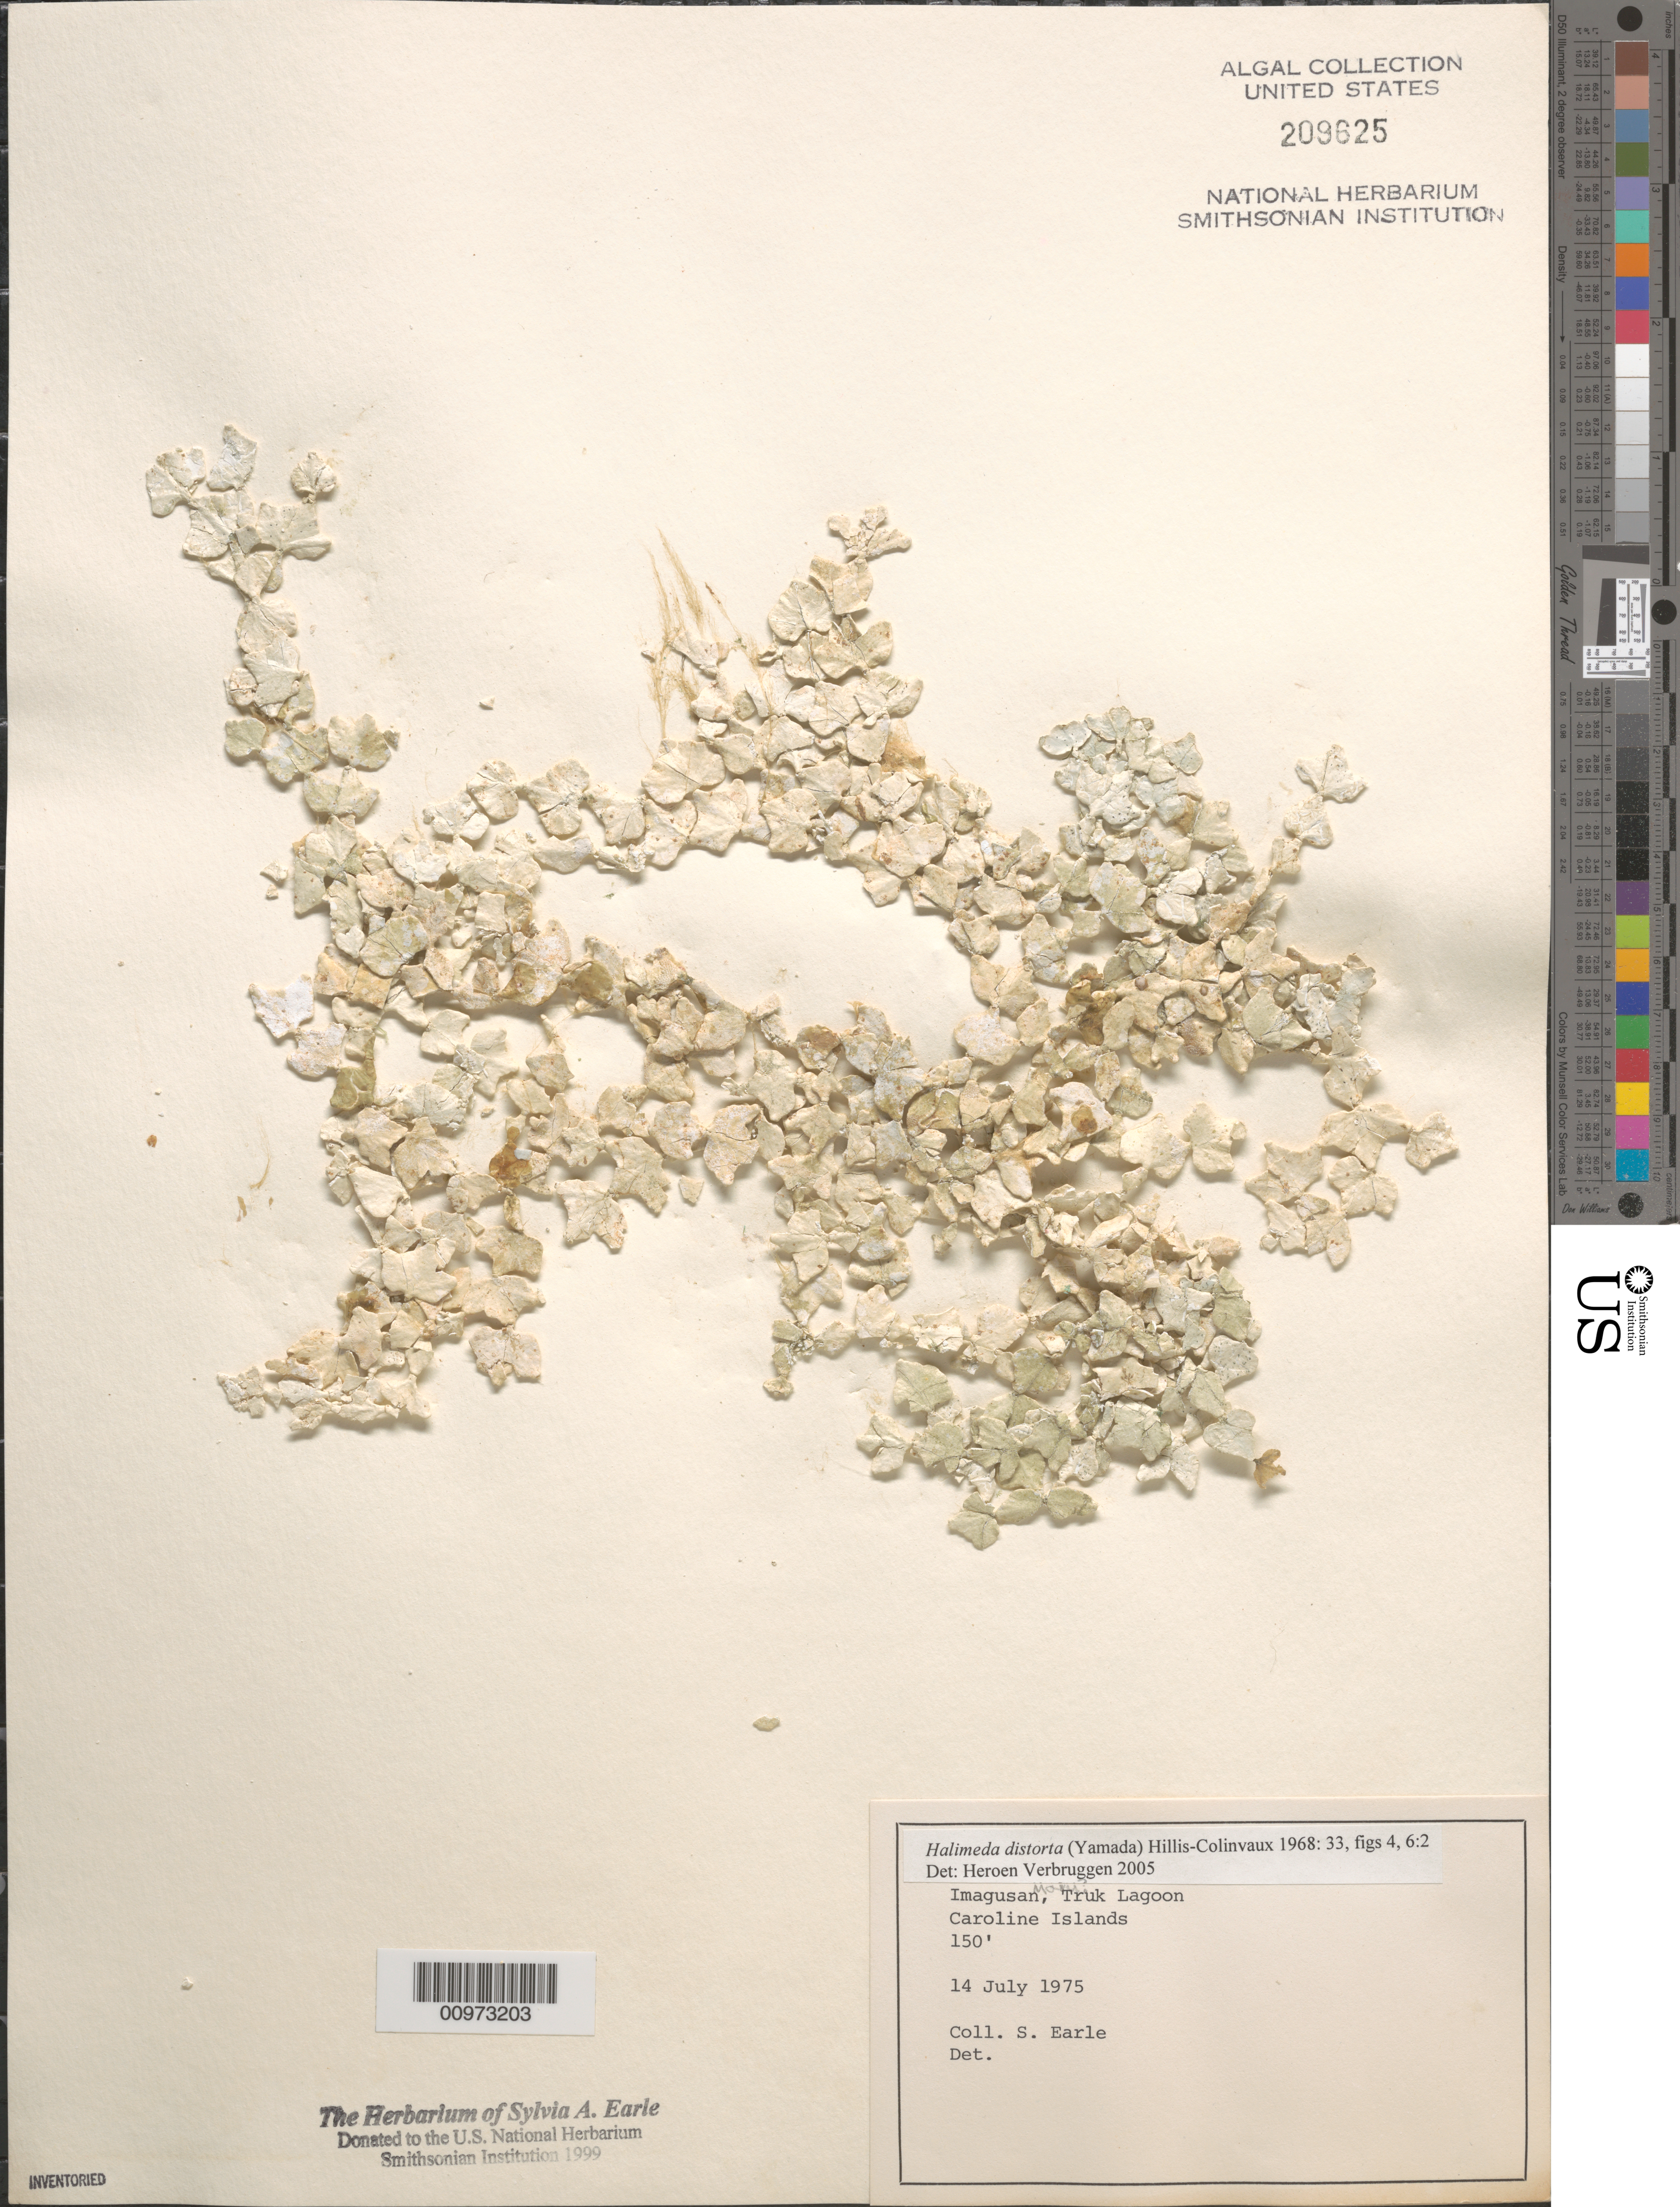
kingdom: Plantae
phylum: Chlorophyta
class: Ulvophyceae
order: Bryopsidales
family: Halimedaceae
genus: Halimeda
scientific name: Halimeda distorta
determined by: Verbruggen, H.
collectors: S. A. Earle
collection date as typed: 14 Jul 1975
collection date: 1975-07-14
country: Micronesia, Federated States of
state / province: Truk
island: Truk (Chuuk) Is.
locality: Chuuk Lagoon (Truk Lagoon), Imagusan Maru shipwreck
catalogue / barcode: US 209625